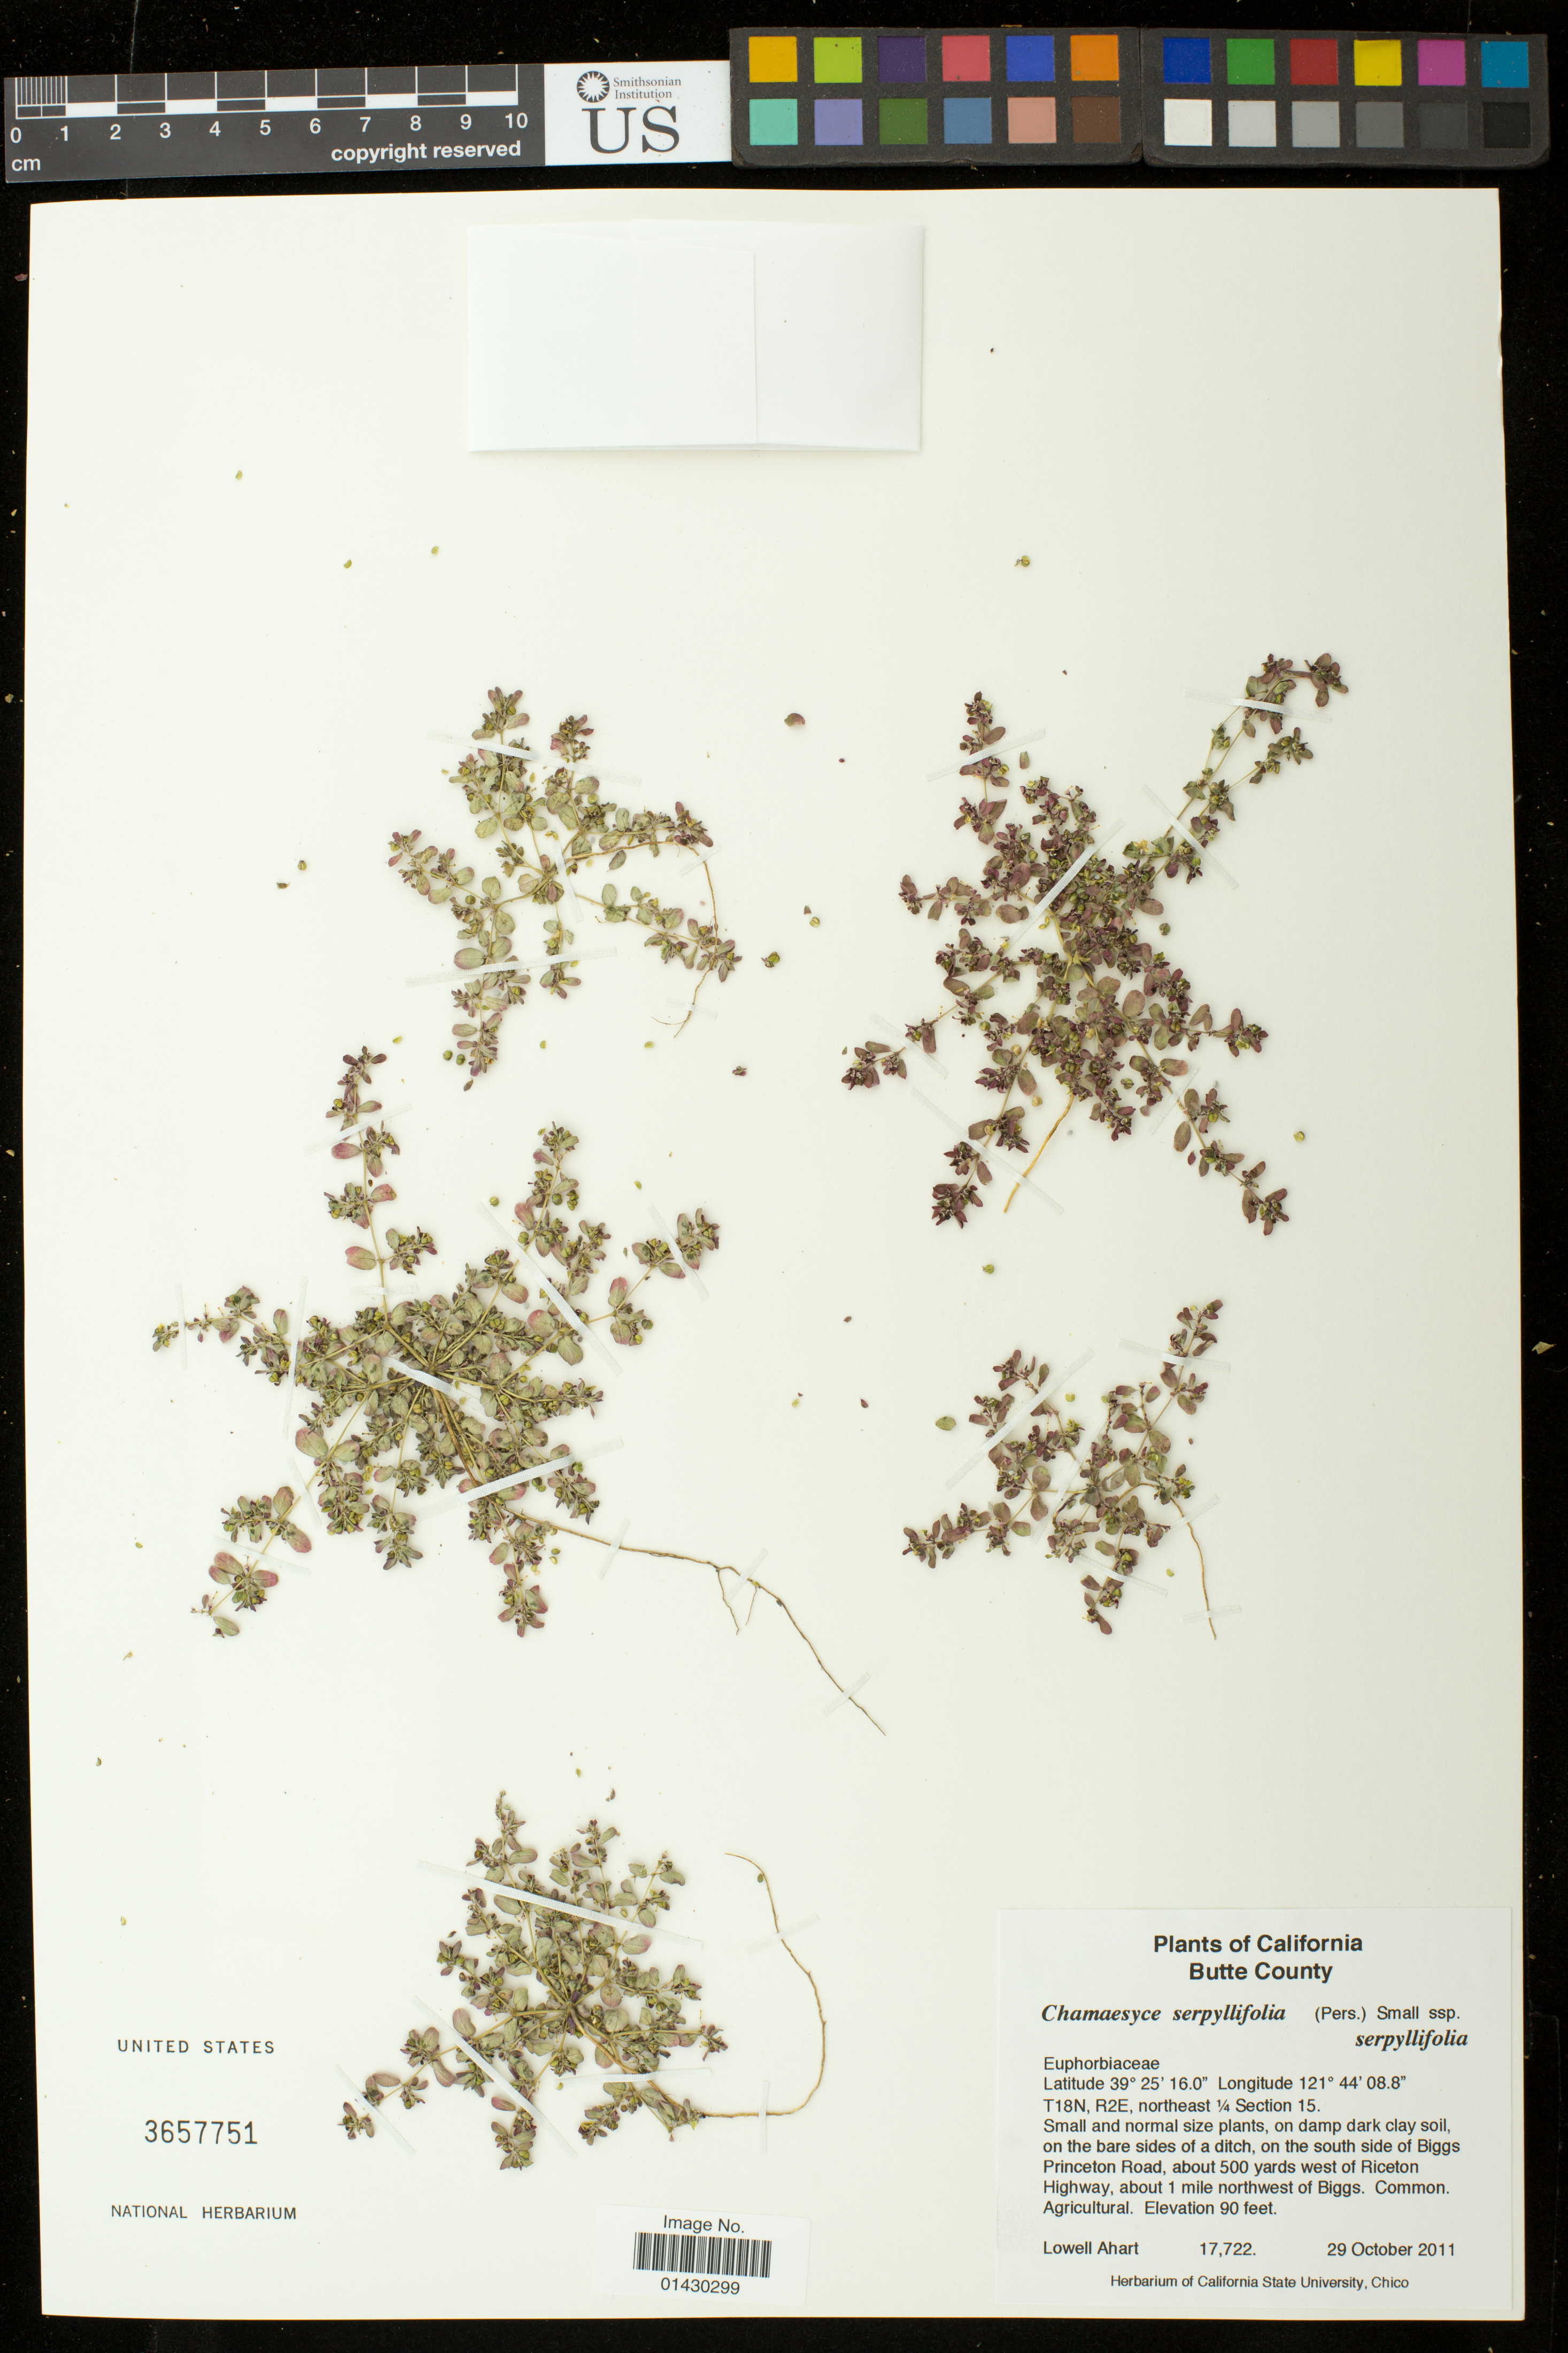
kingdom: Plantae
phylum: Tracheophyta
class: Magnoliopsida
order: Malpighiales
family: Euphorbiaceae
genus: Euphorbia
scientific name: Euphorbia serpillifolia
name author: Pers.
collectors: L. Ahart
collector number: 17722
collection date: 2011-10-29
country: United States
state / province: California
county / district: Butte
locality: On the south side of Biggs Princeton Road, about 500 yards west of Riceton Highway, about 1 mile northwest of Biggs.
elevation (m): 27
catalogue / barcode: US 3657751